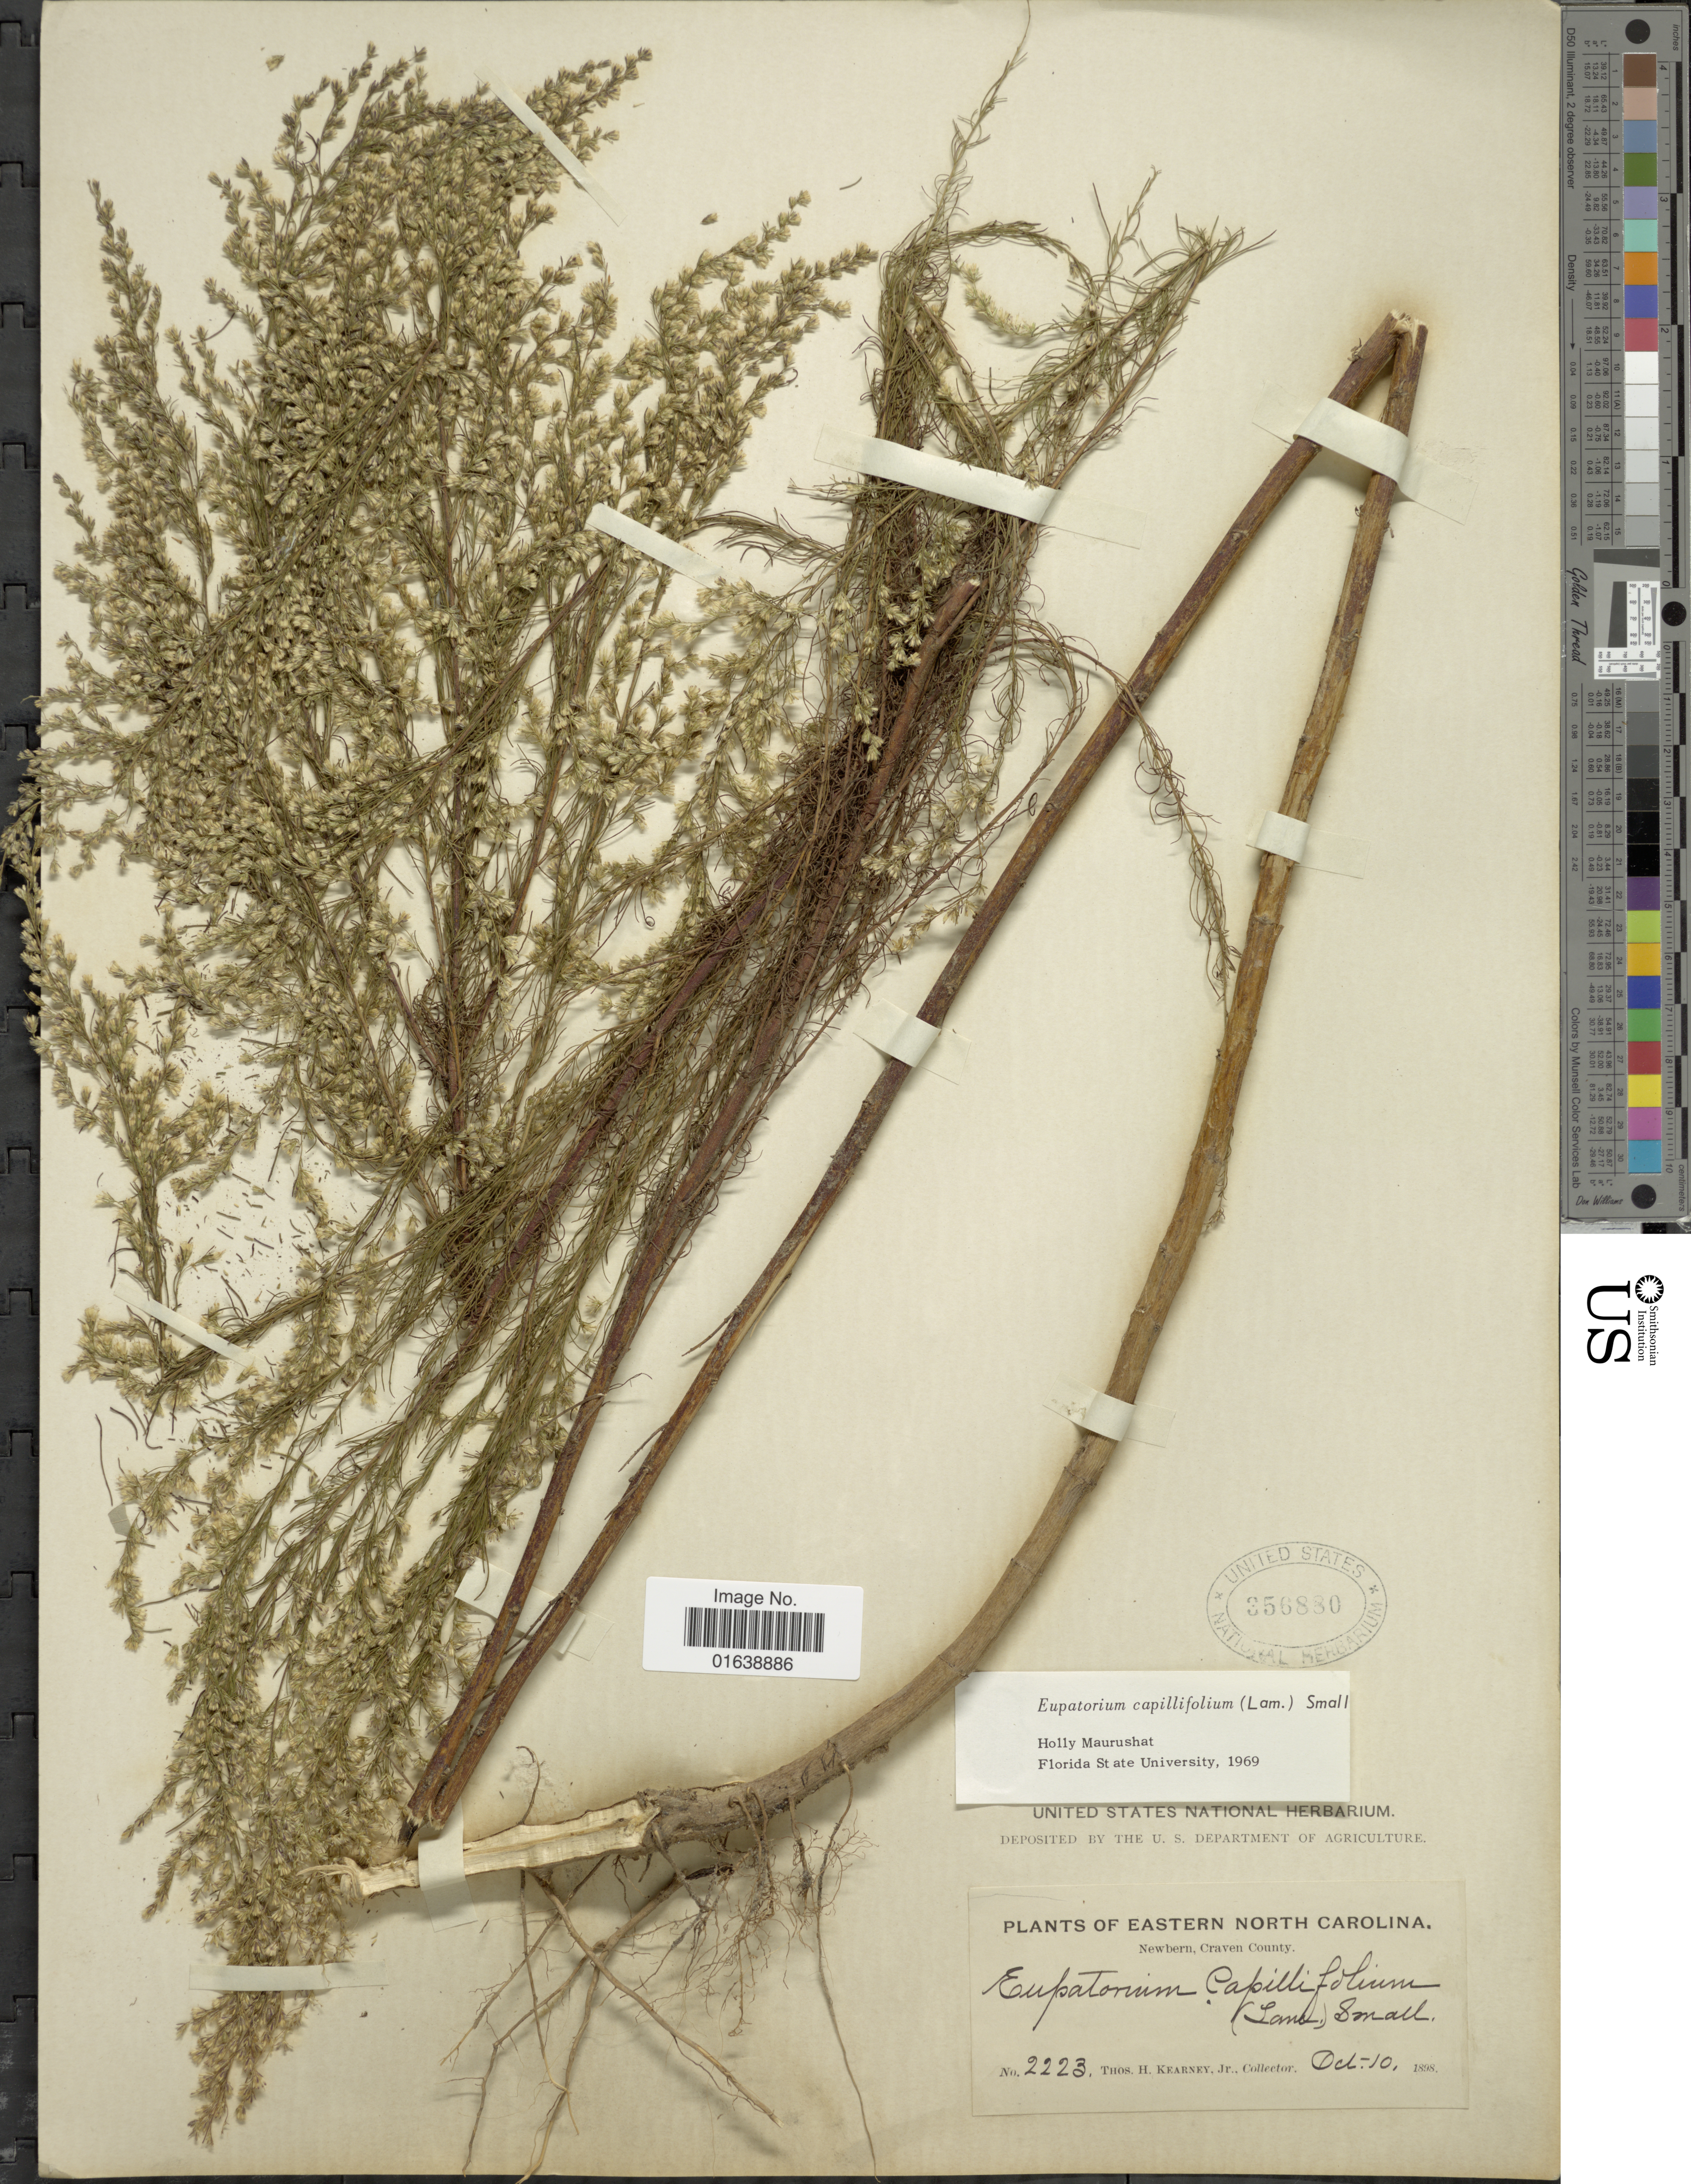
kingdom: Plantae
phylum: Tracheophyta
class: Magnoliopsida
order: Asterales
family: Asteraceae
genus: Eupatorium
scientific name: Eupatorium capillifolium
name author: (Lam.) Small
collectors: T. H. Kearney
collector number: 2223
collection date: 1898-10-10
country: United States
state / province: North Carolina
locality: North Carolina. Newbern, Craven County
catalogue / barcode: US 356880